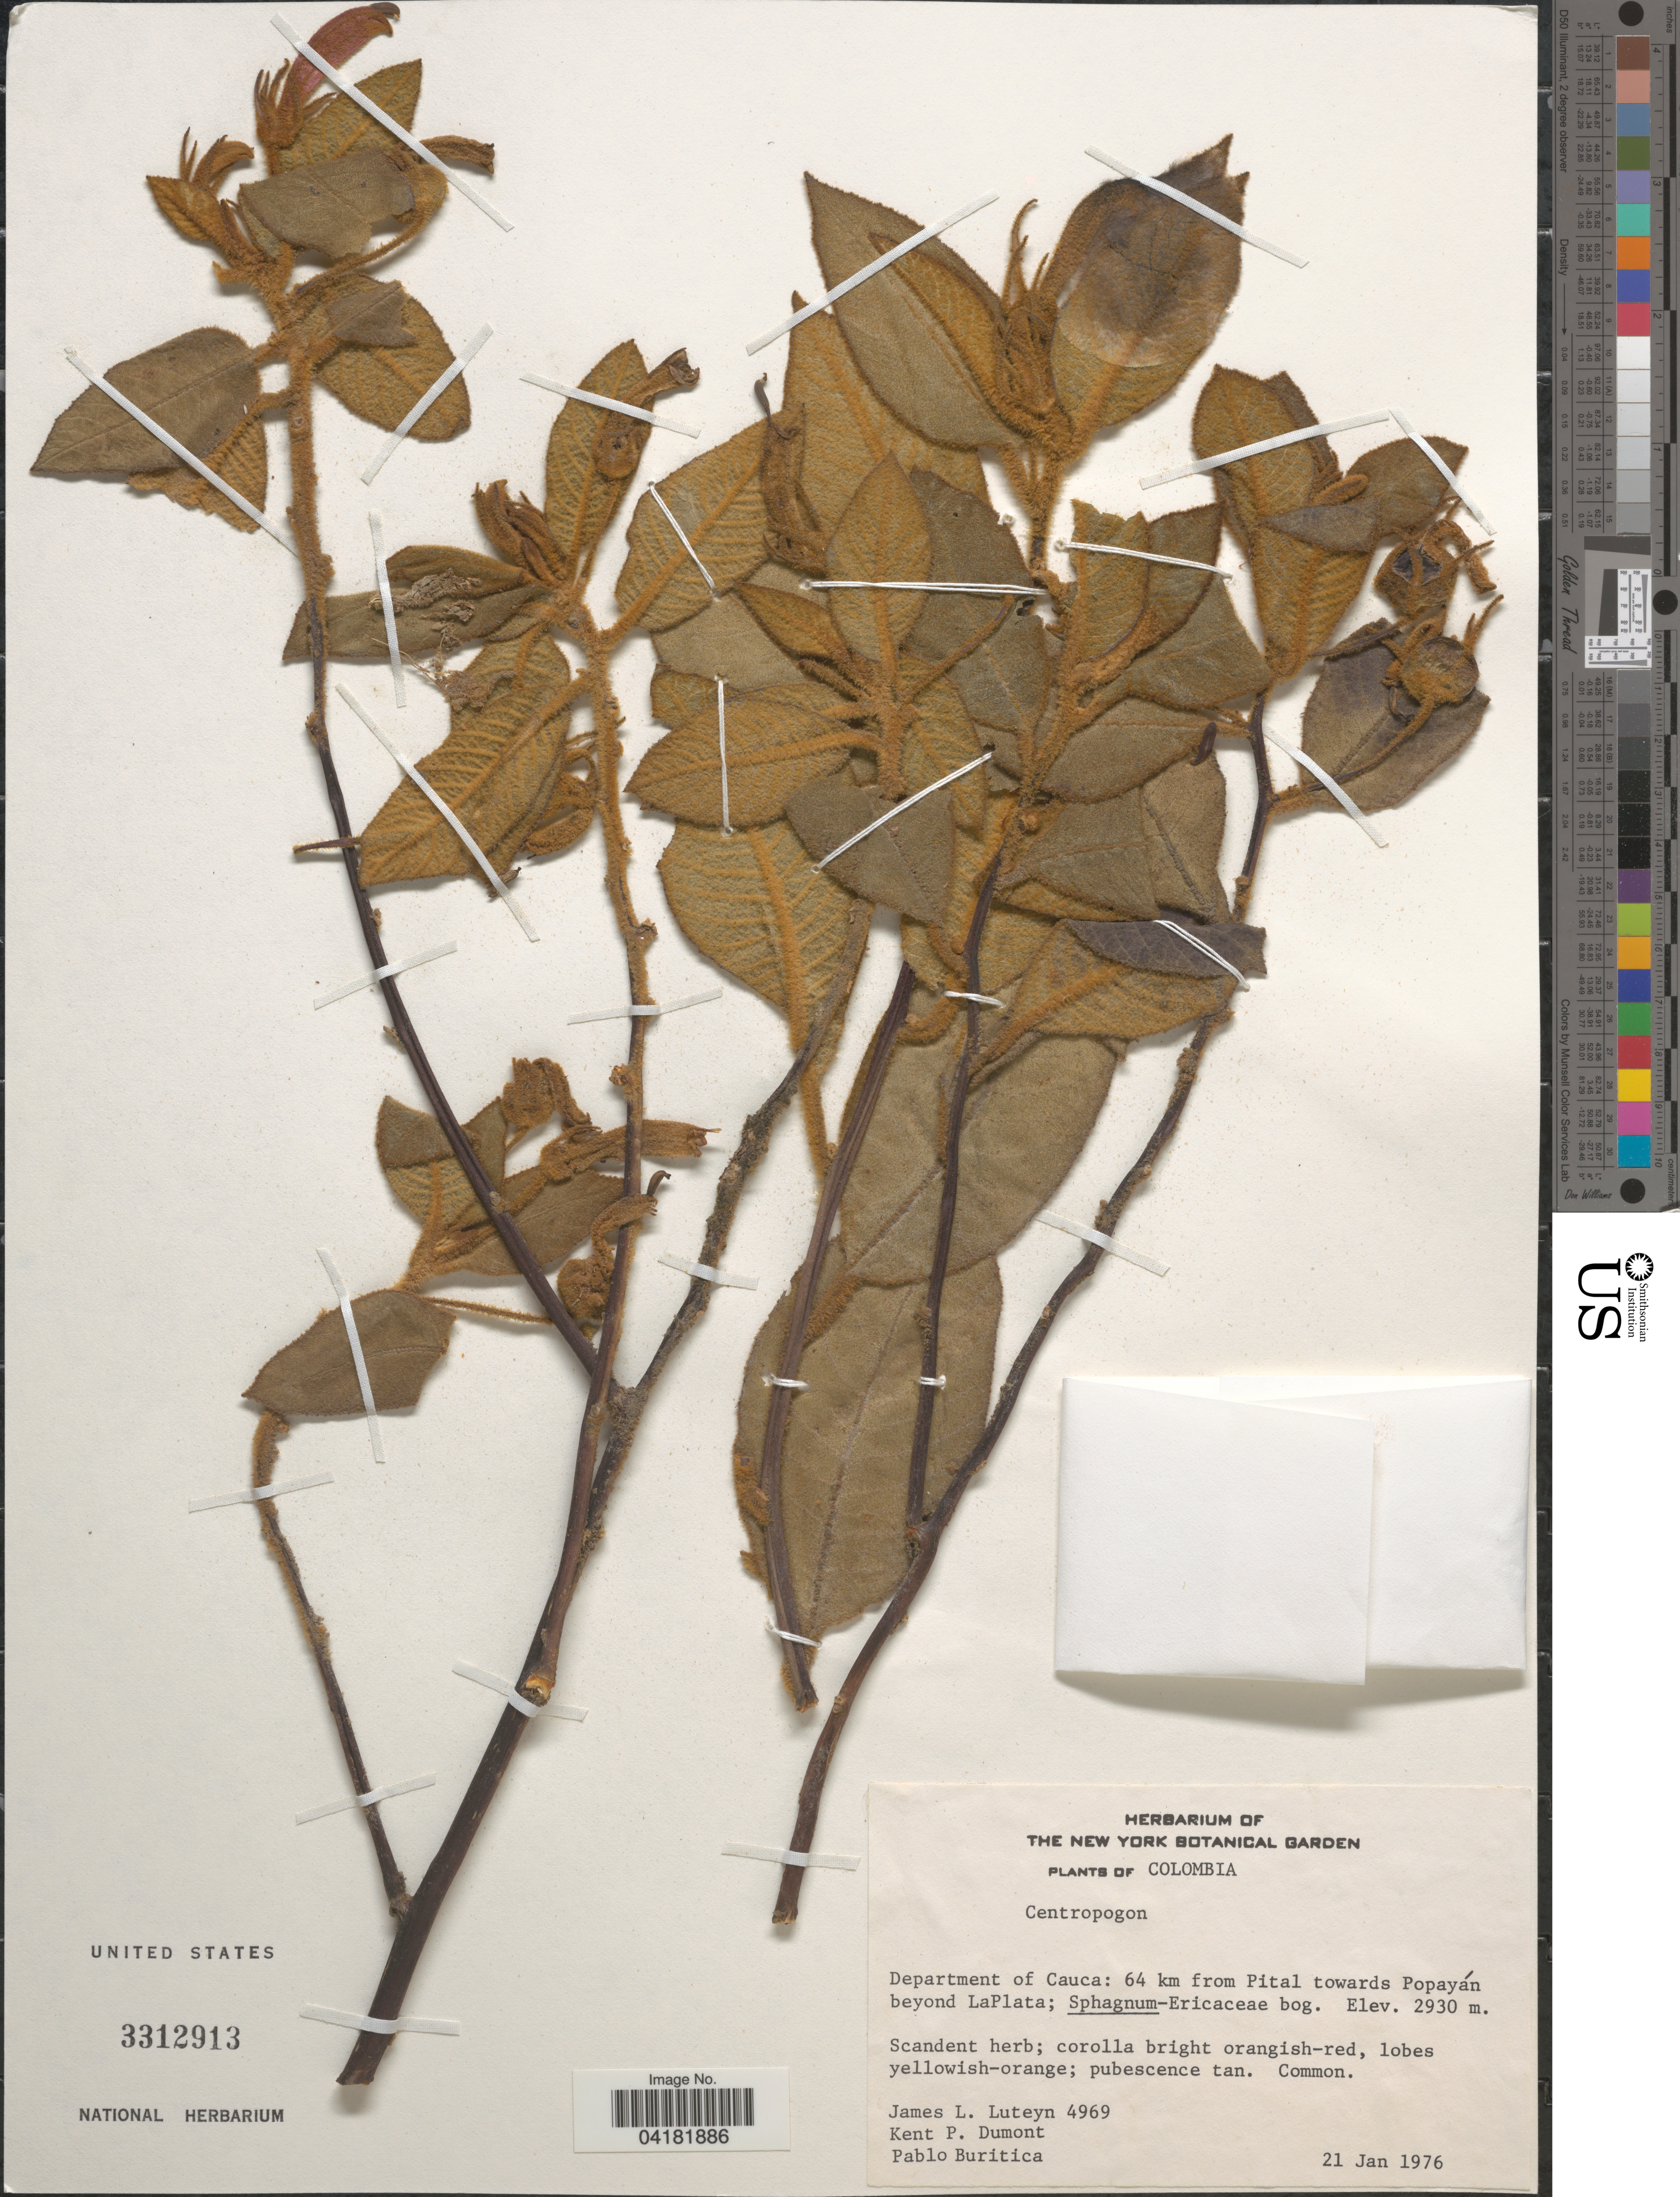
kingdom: Plantae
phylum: Tracheophyta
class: Magnoliopsida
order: Asterales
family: Campanulaceae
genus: Centropogon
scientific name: Centropogon sp.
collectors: J. L. Luteyn, K. P. Dumont & P. Buritica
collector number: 4969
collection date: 1976-01-21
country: Colombia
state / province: Cauca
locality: Department of Cauca: 64 km from Pital towards Popayán beyond La Plata.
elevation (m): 2930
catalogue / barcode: US 3312913